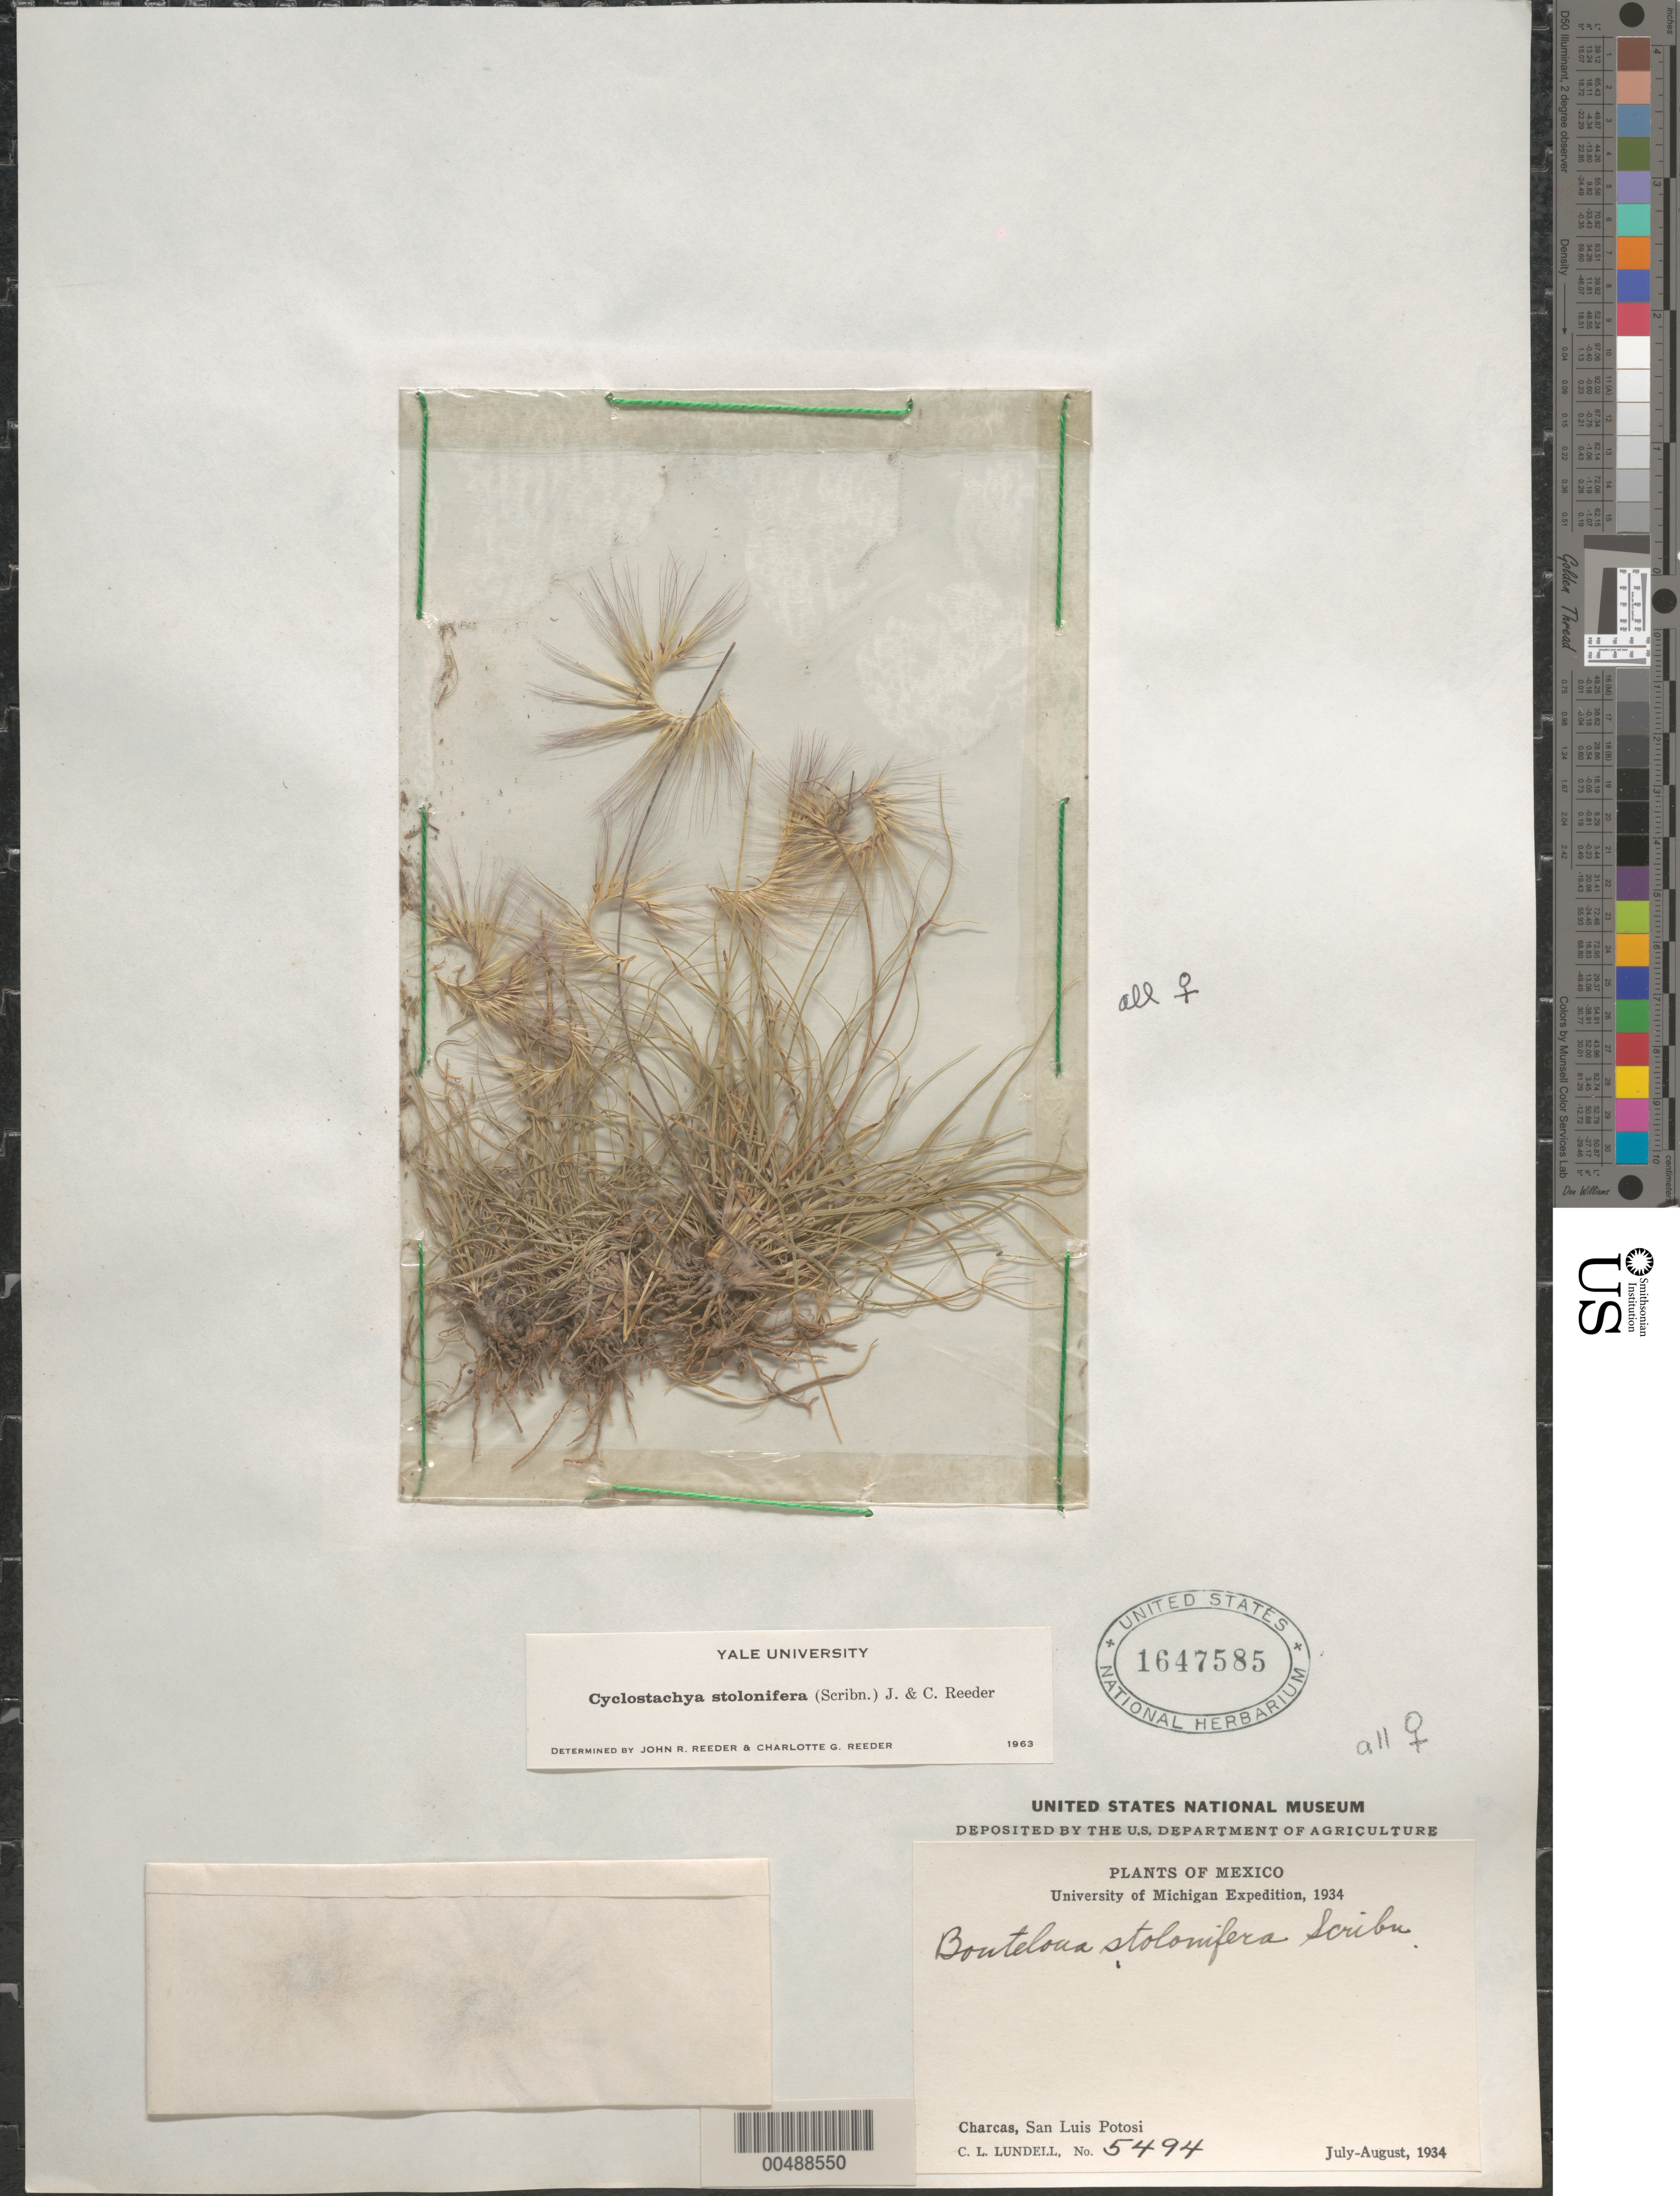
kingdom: Plantae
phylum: Tracheophyta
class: Liliopsida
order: Poales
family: Poaceae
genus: Cyclostachya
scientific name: Cyclostachya stolonifera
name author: (Scribn.) Reeder & C. Reeder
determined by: Reeder, J. R.; Reeder, C. G.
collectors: C. L. Lundell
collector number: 5494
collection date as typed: Jul 1934 to Aug 1934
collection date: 1934-07/1934-08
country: Mexico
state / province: San Luis Potosi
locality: Charcas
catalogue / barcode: US 1647585